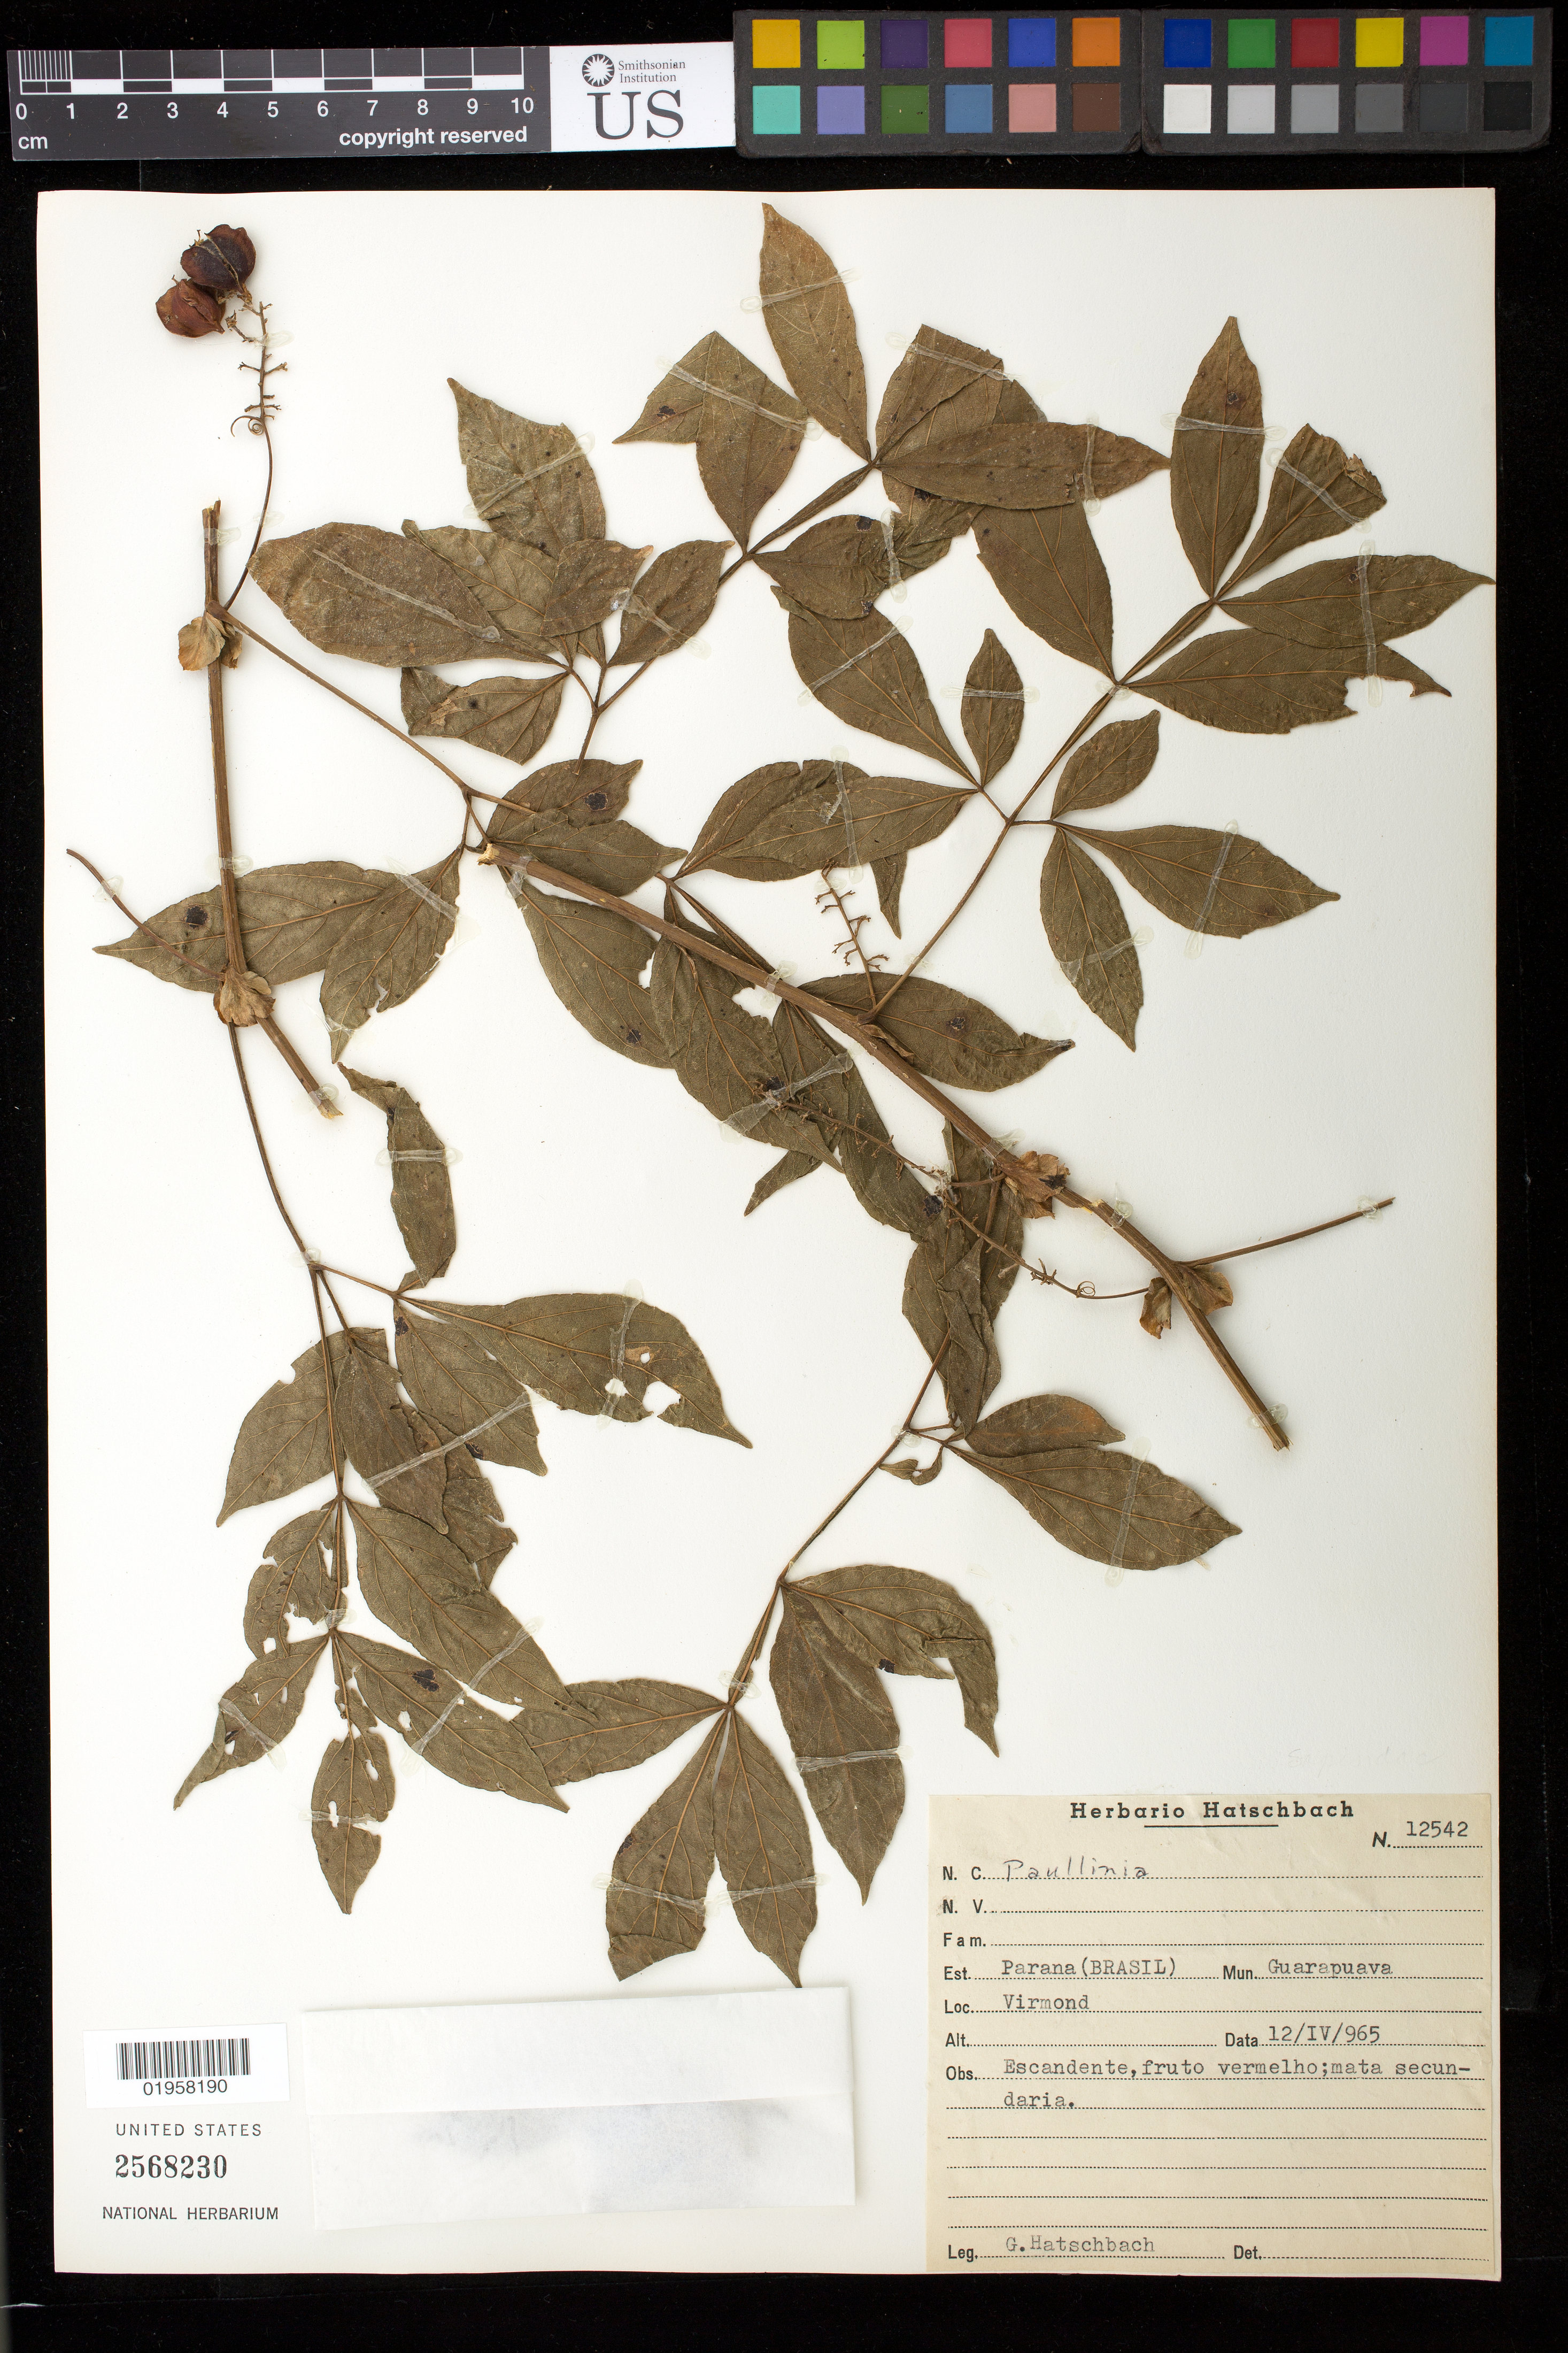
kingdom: Plantae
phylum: Tracheophyta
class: Magnoliopsida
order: Sapindales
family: Sapindaceae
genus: Paullinia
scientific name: Paullinia sp.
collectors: G. Hatschbach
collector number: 12542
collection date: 1965-04-12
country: Brazil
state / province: Paraná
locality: Mun. Guarapuava, Virmond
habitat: Mata secundaria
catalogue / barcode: US 2568230